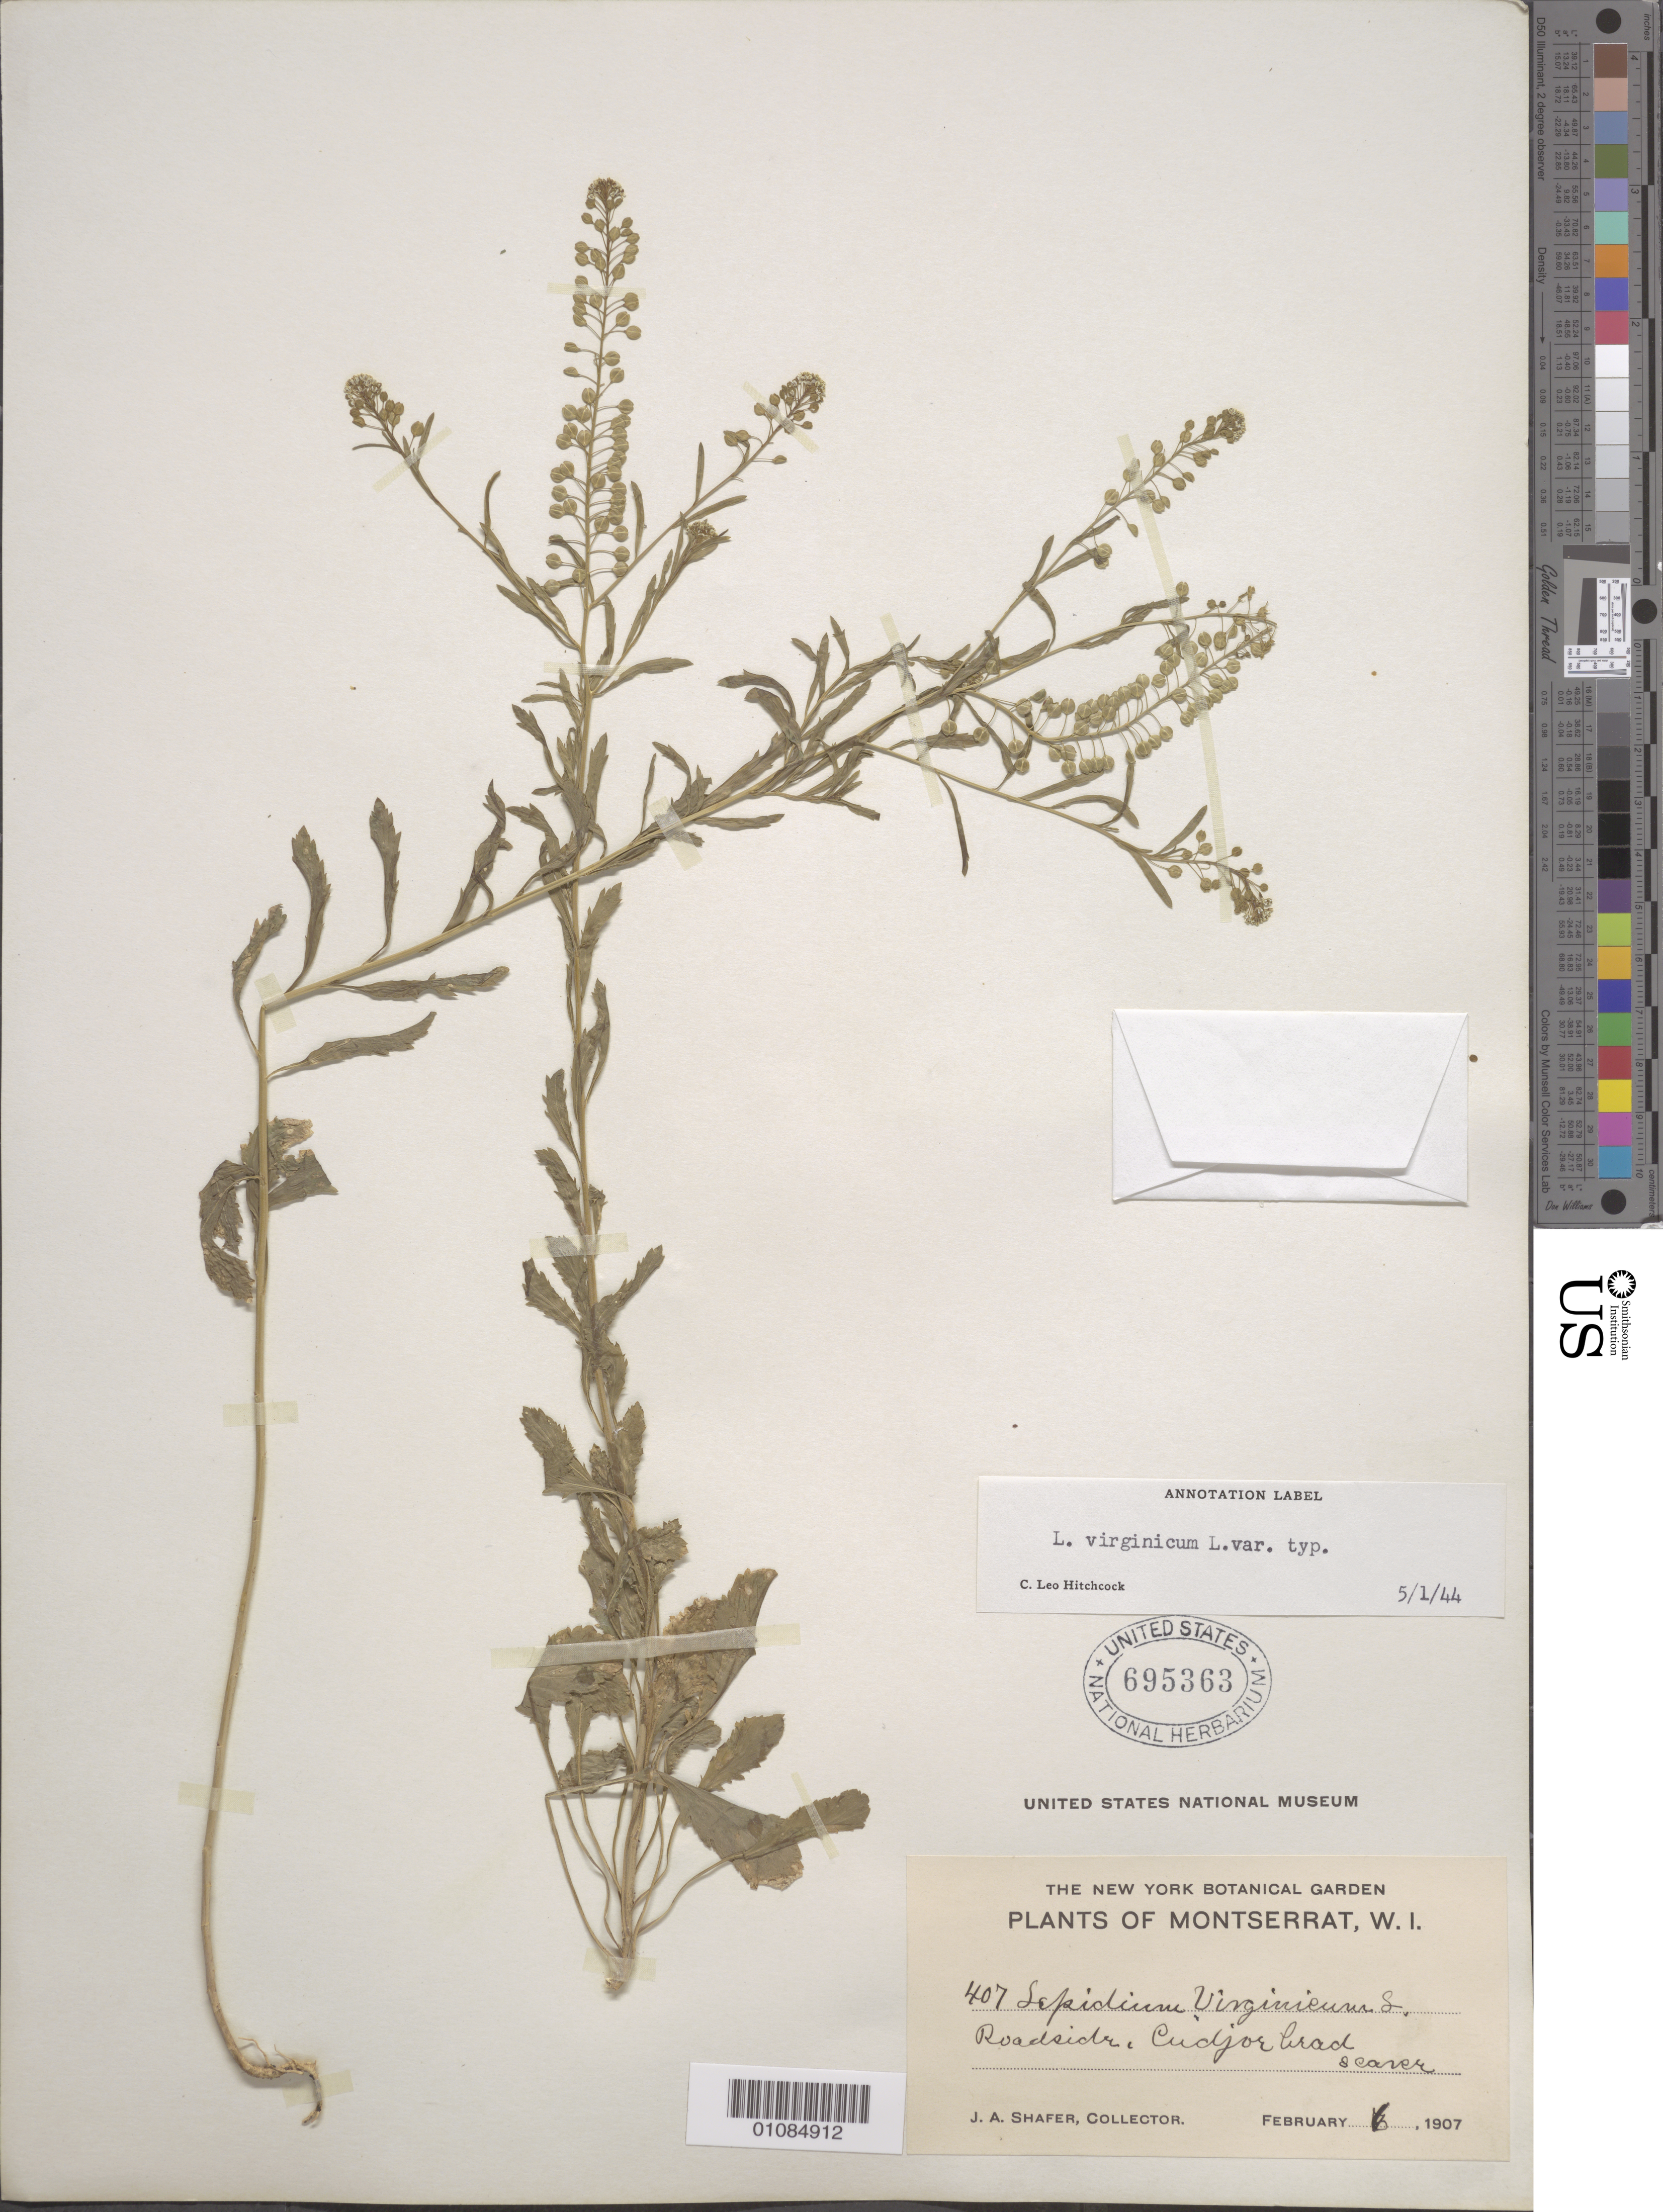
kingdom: Plantae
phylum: Tracheophyta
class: Magnoliopsida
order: Brassicales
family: Brassicaceae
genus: Lepidium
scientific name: Lepidium virginicum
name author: L.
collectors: J. A. Shafer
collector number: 407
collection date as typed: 06 Feb 1907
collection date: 1907-02-06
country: Montserrat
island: Montserrat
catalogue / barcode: US 695363